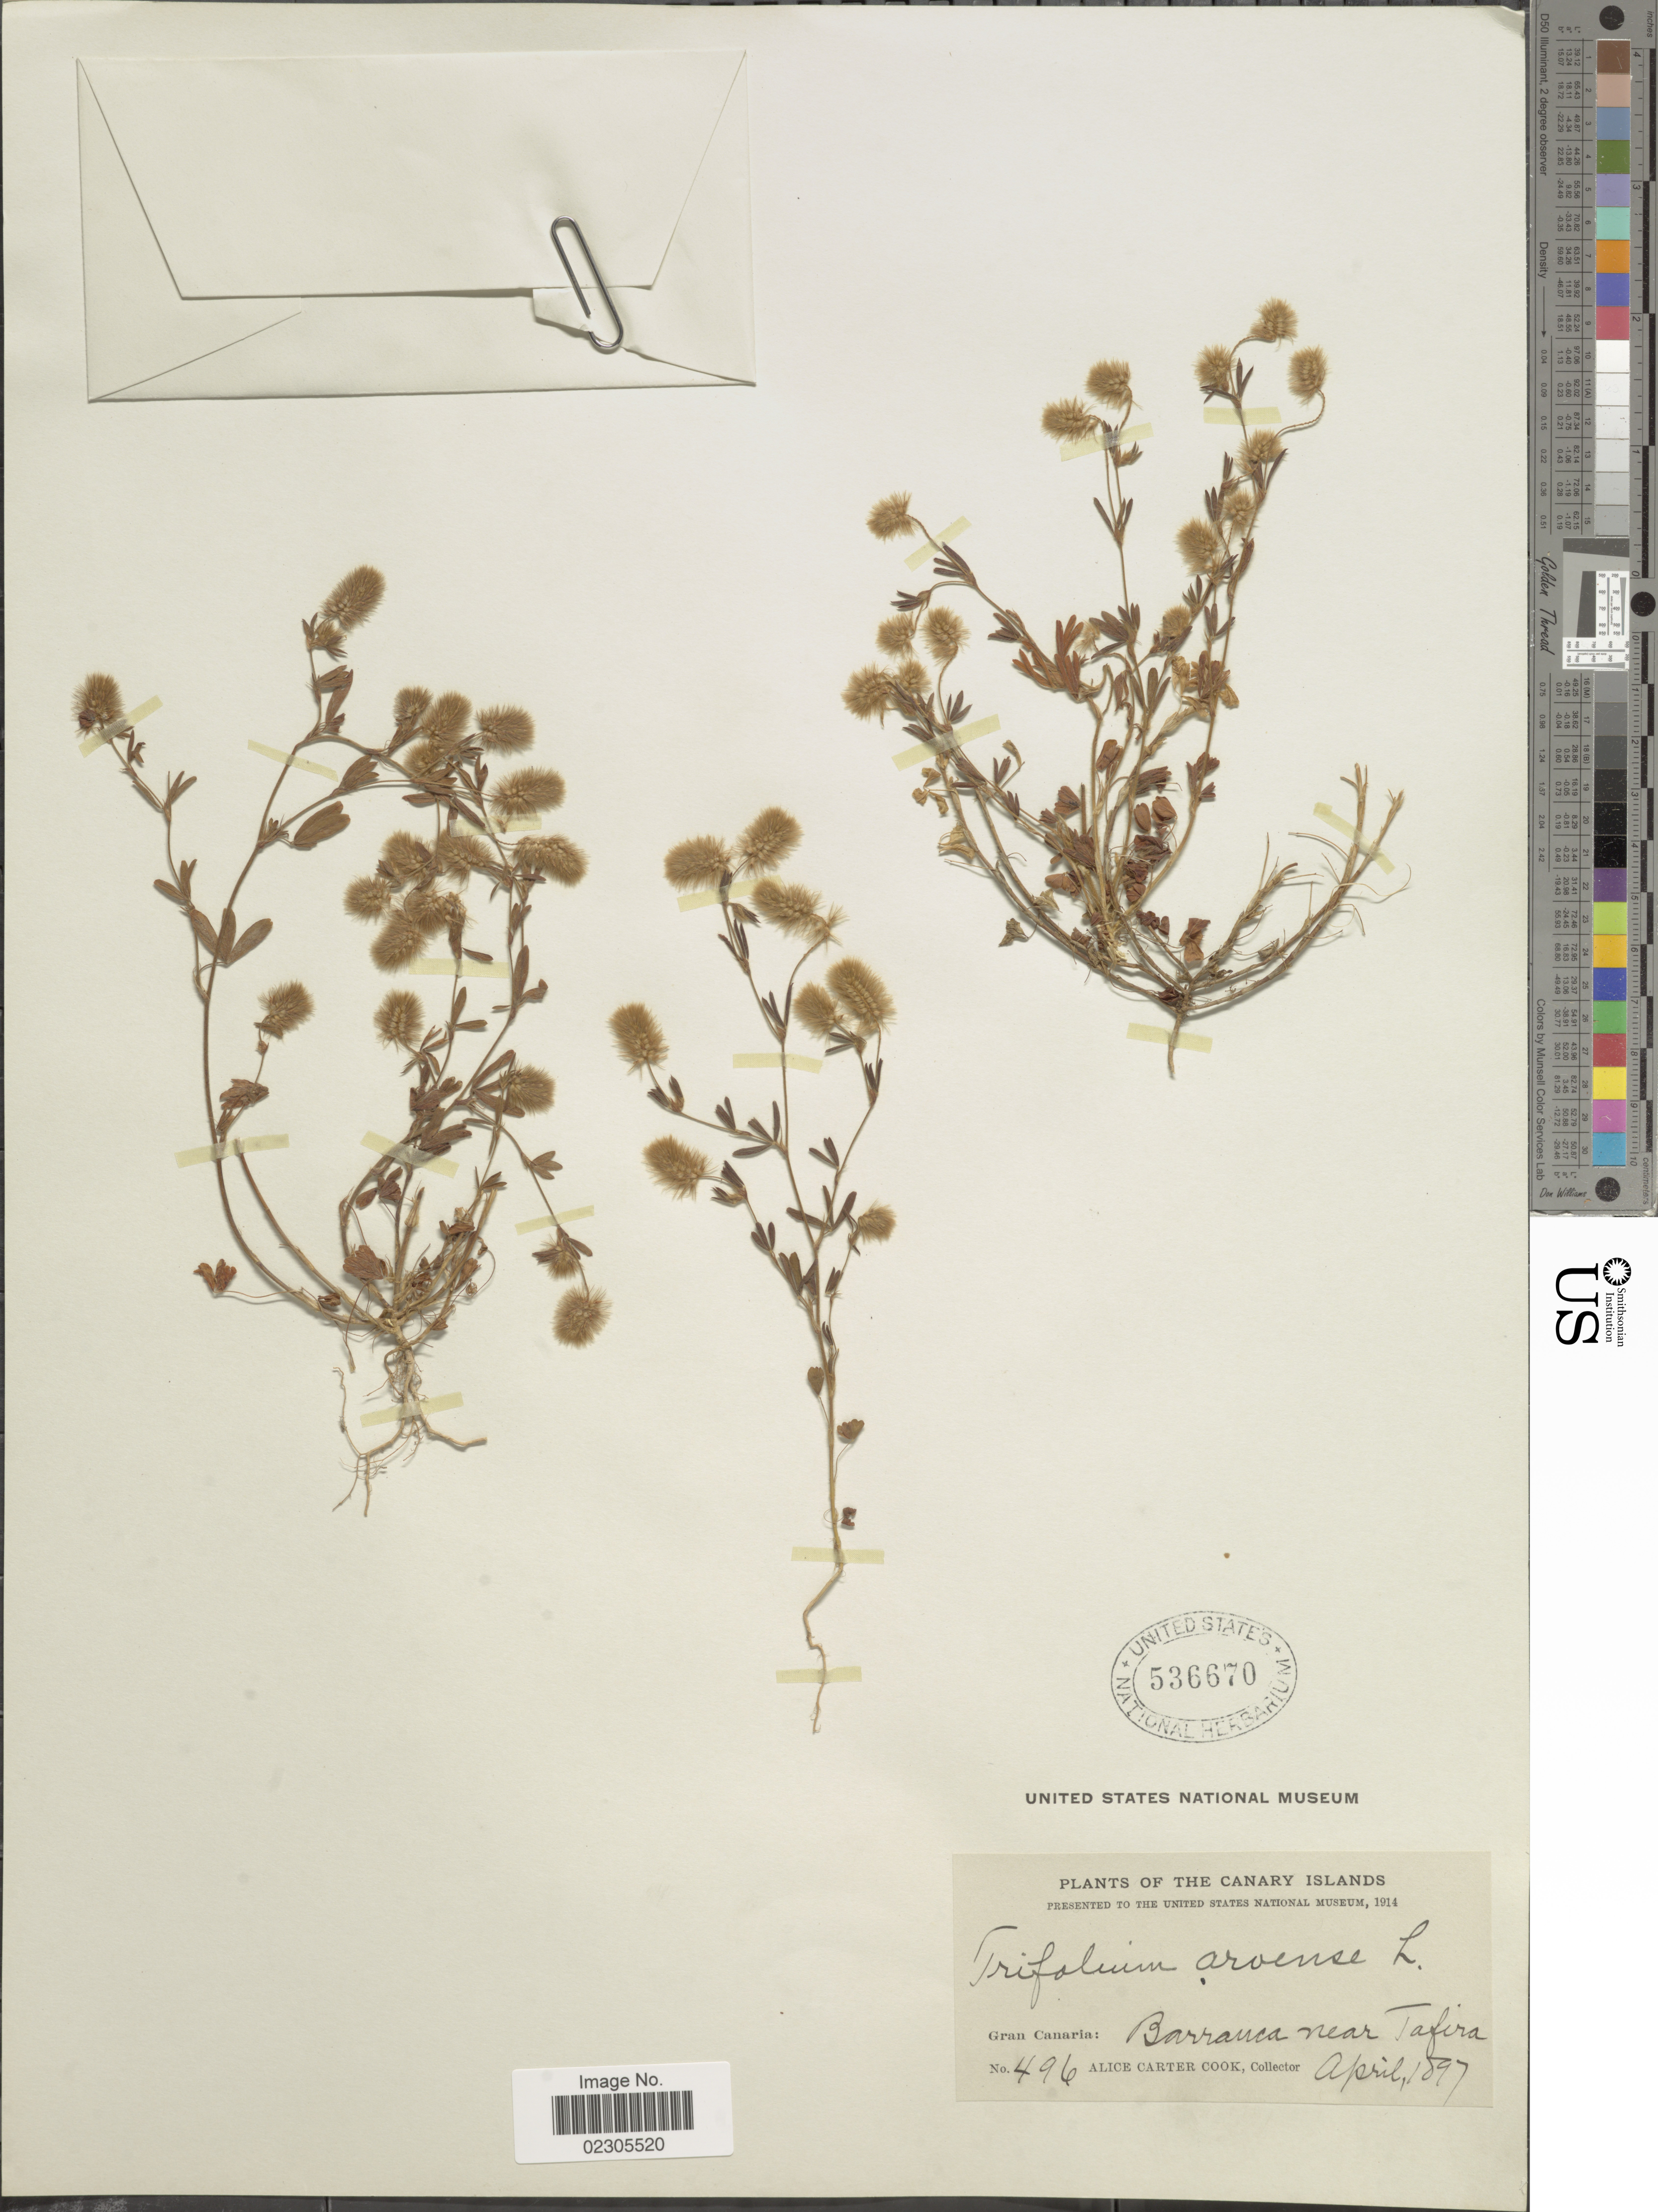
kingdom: Plantae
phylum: Tracheophyta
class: Magnoliopsida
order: Fabales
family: Fabaceae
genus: Trifolium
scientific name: Trifolium arvense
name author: L.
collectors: Alice C. Cook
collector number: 496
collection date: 1897-04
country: Spain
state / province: Canarias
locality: The Canary Islands, Gran Canaria: Barranca near Tafira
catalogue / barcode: US 536670